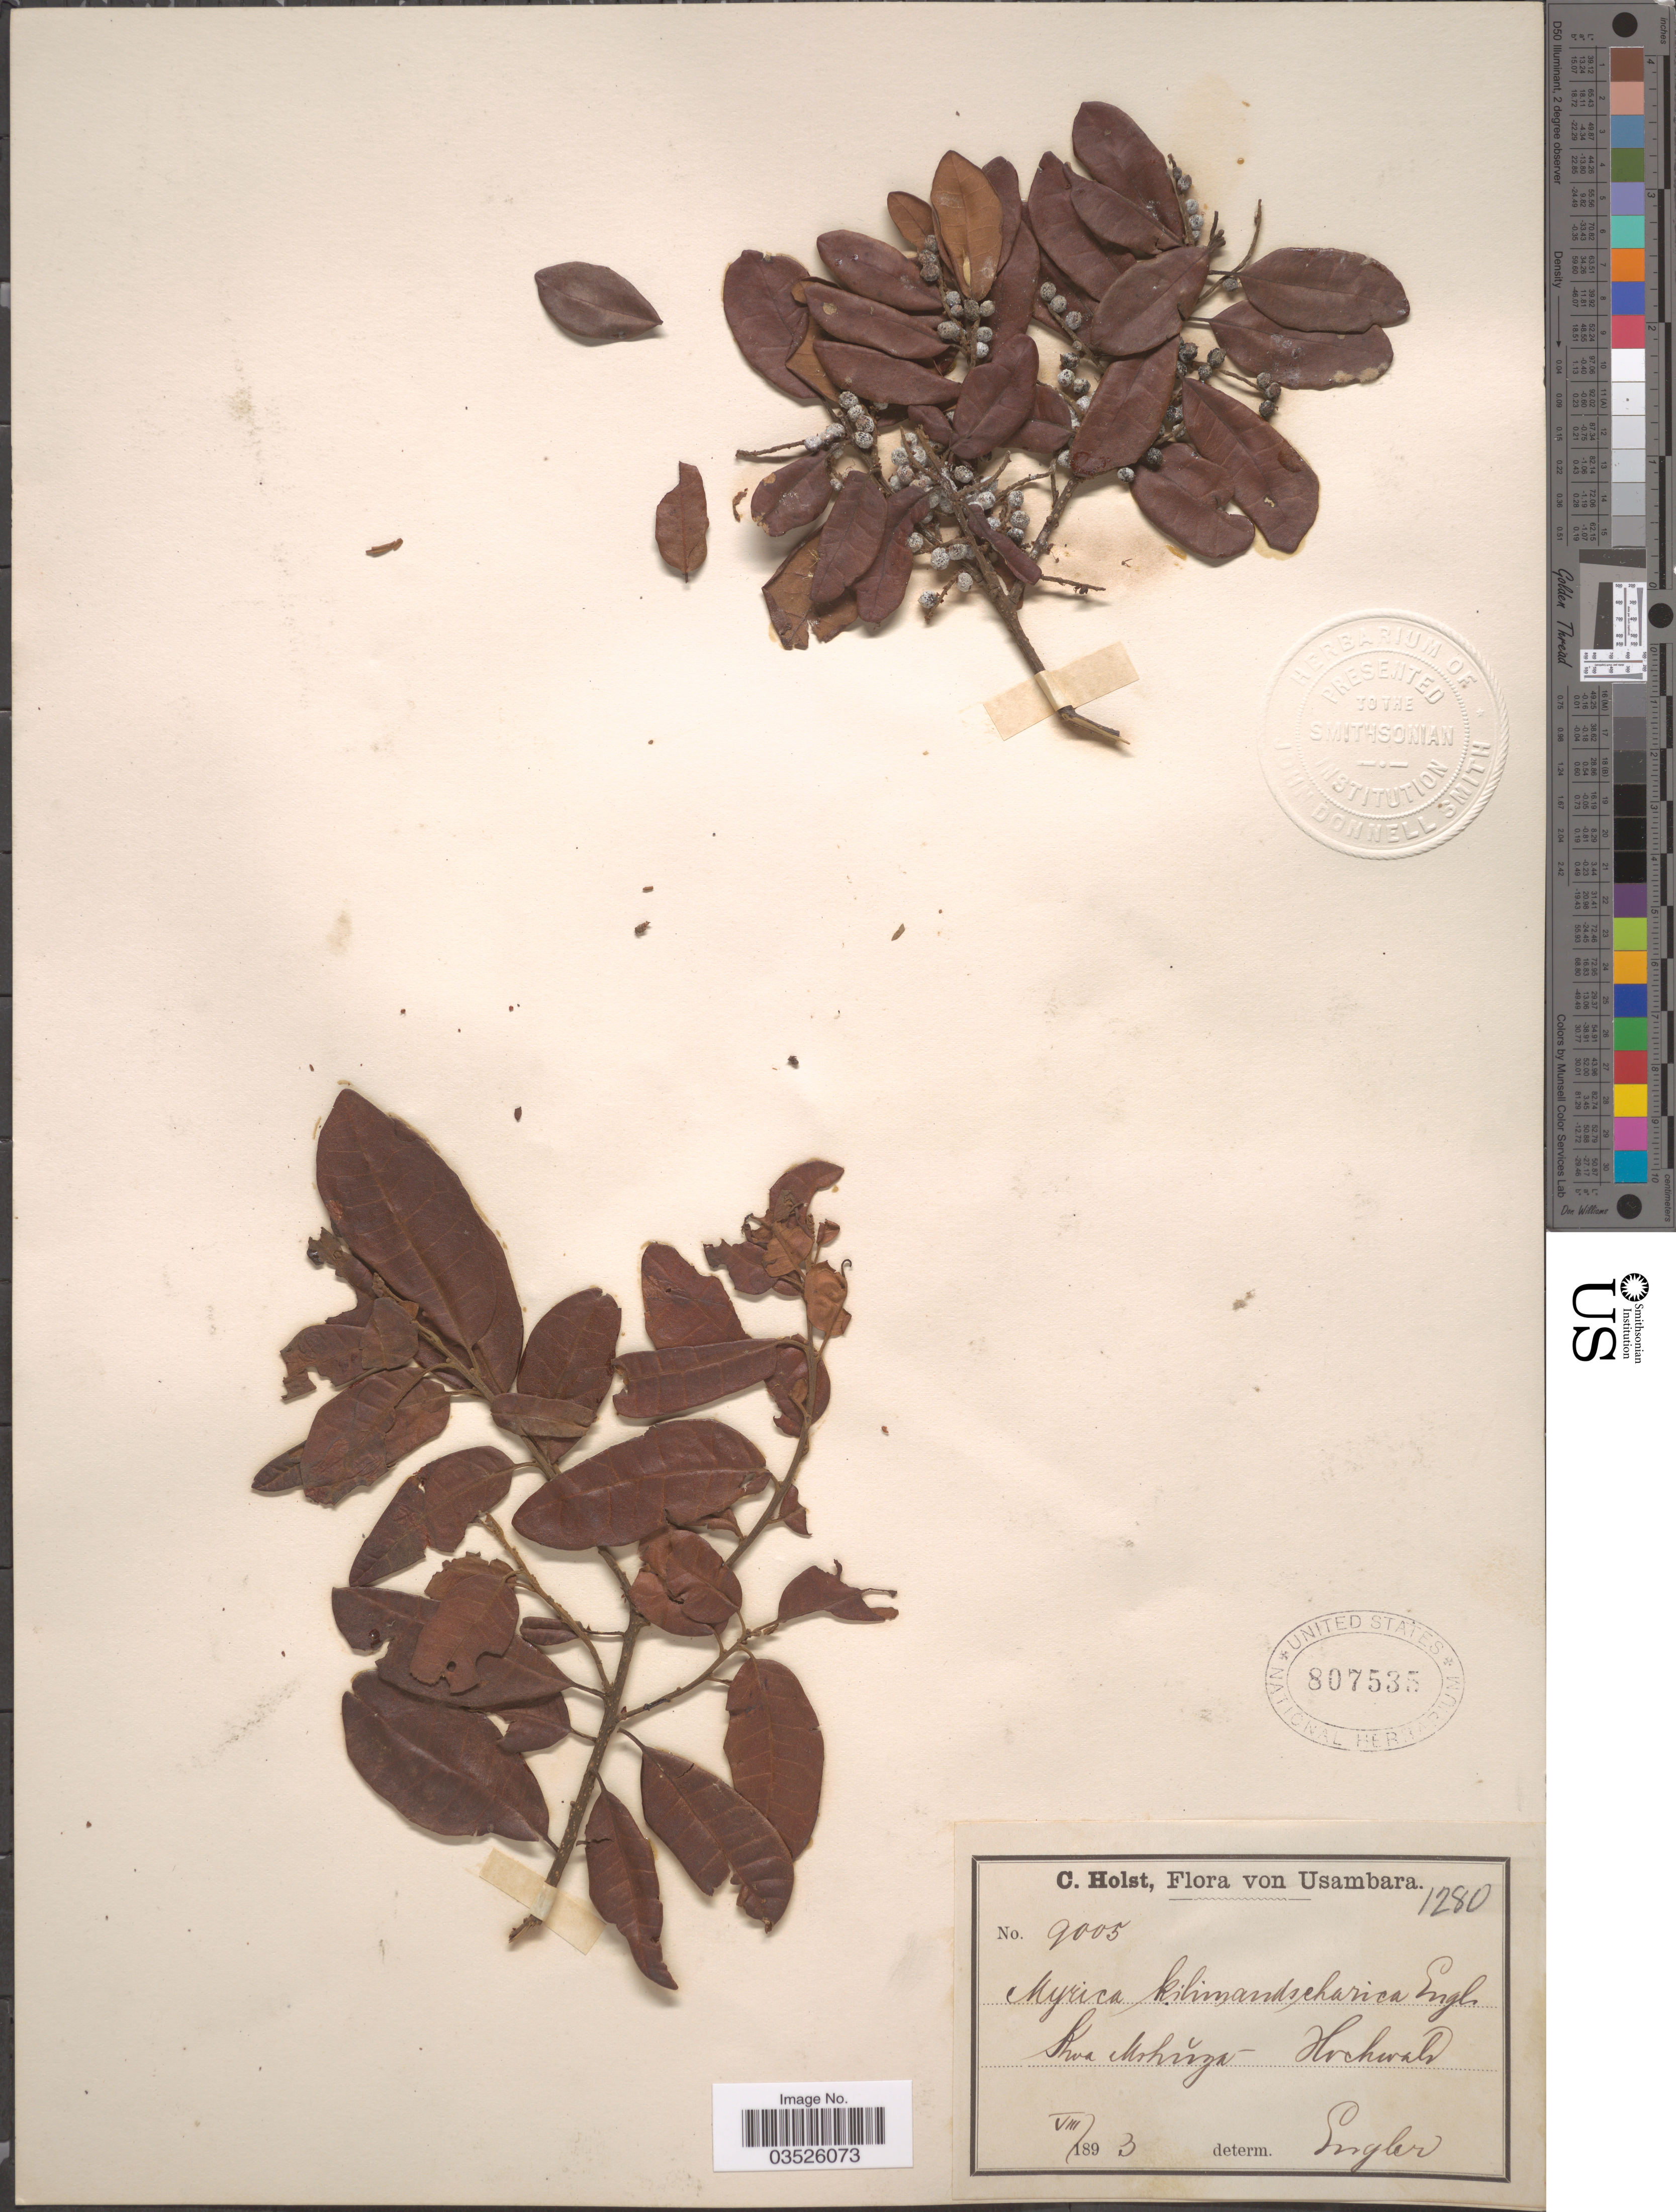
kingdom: Plantae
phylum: Tracheophyta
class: Magnoliopsida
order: Fagales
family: Myricaceae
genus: Morella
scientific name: Morella salicifolia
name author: (Hochst. ex A. Rich.) Verdc. & Polhill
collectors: C. H. Holst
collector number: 9005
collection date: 1893-08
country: Tanzania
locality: Usambara. Kwa Mstuza. Hochwald.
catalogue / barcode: US 807535